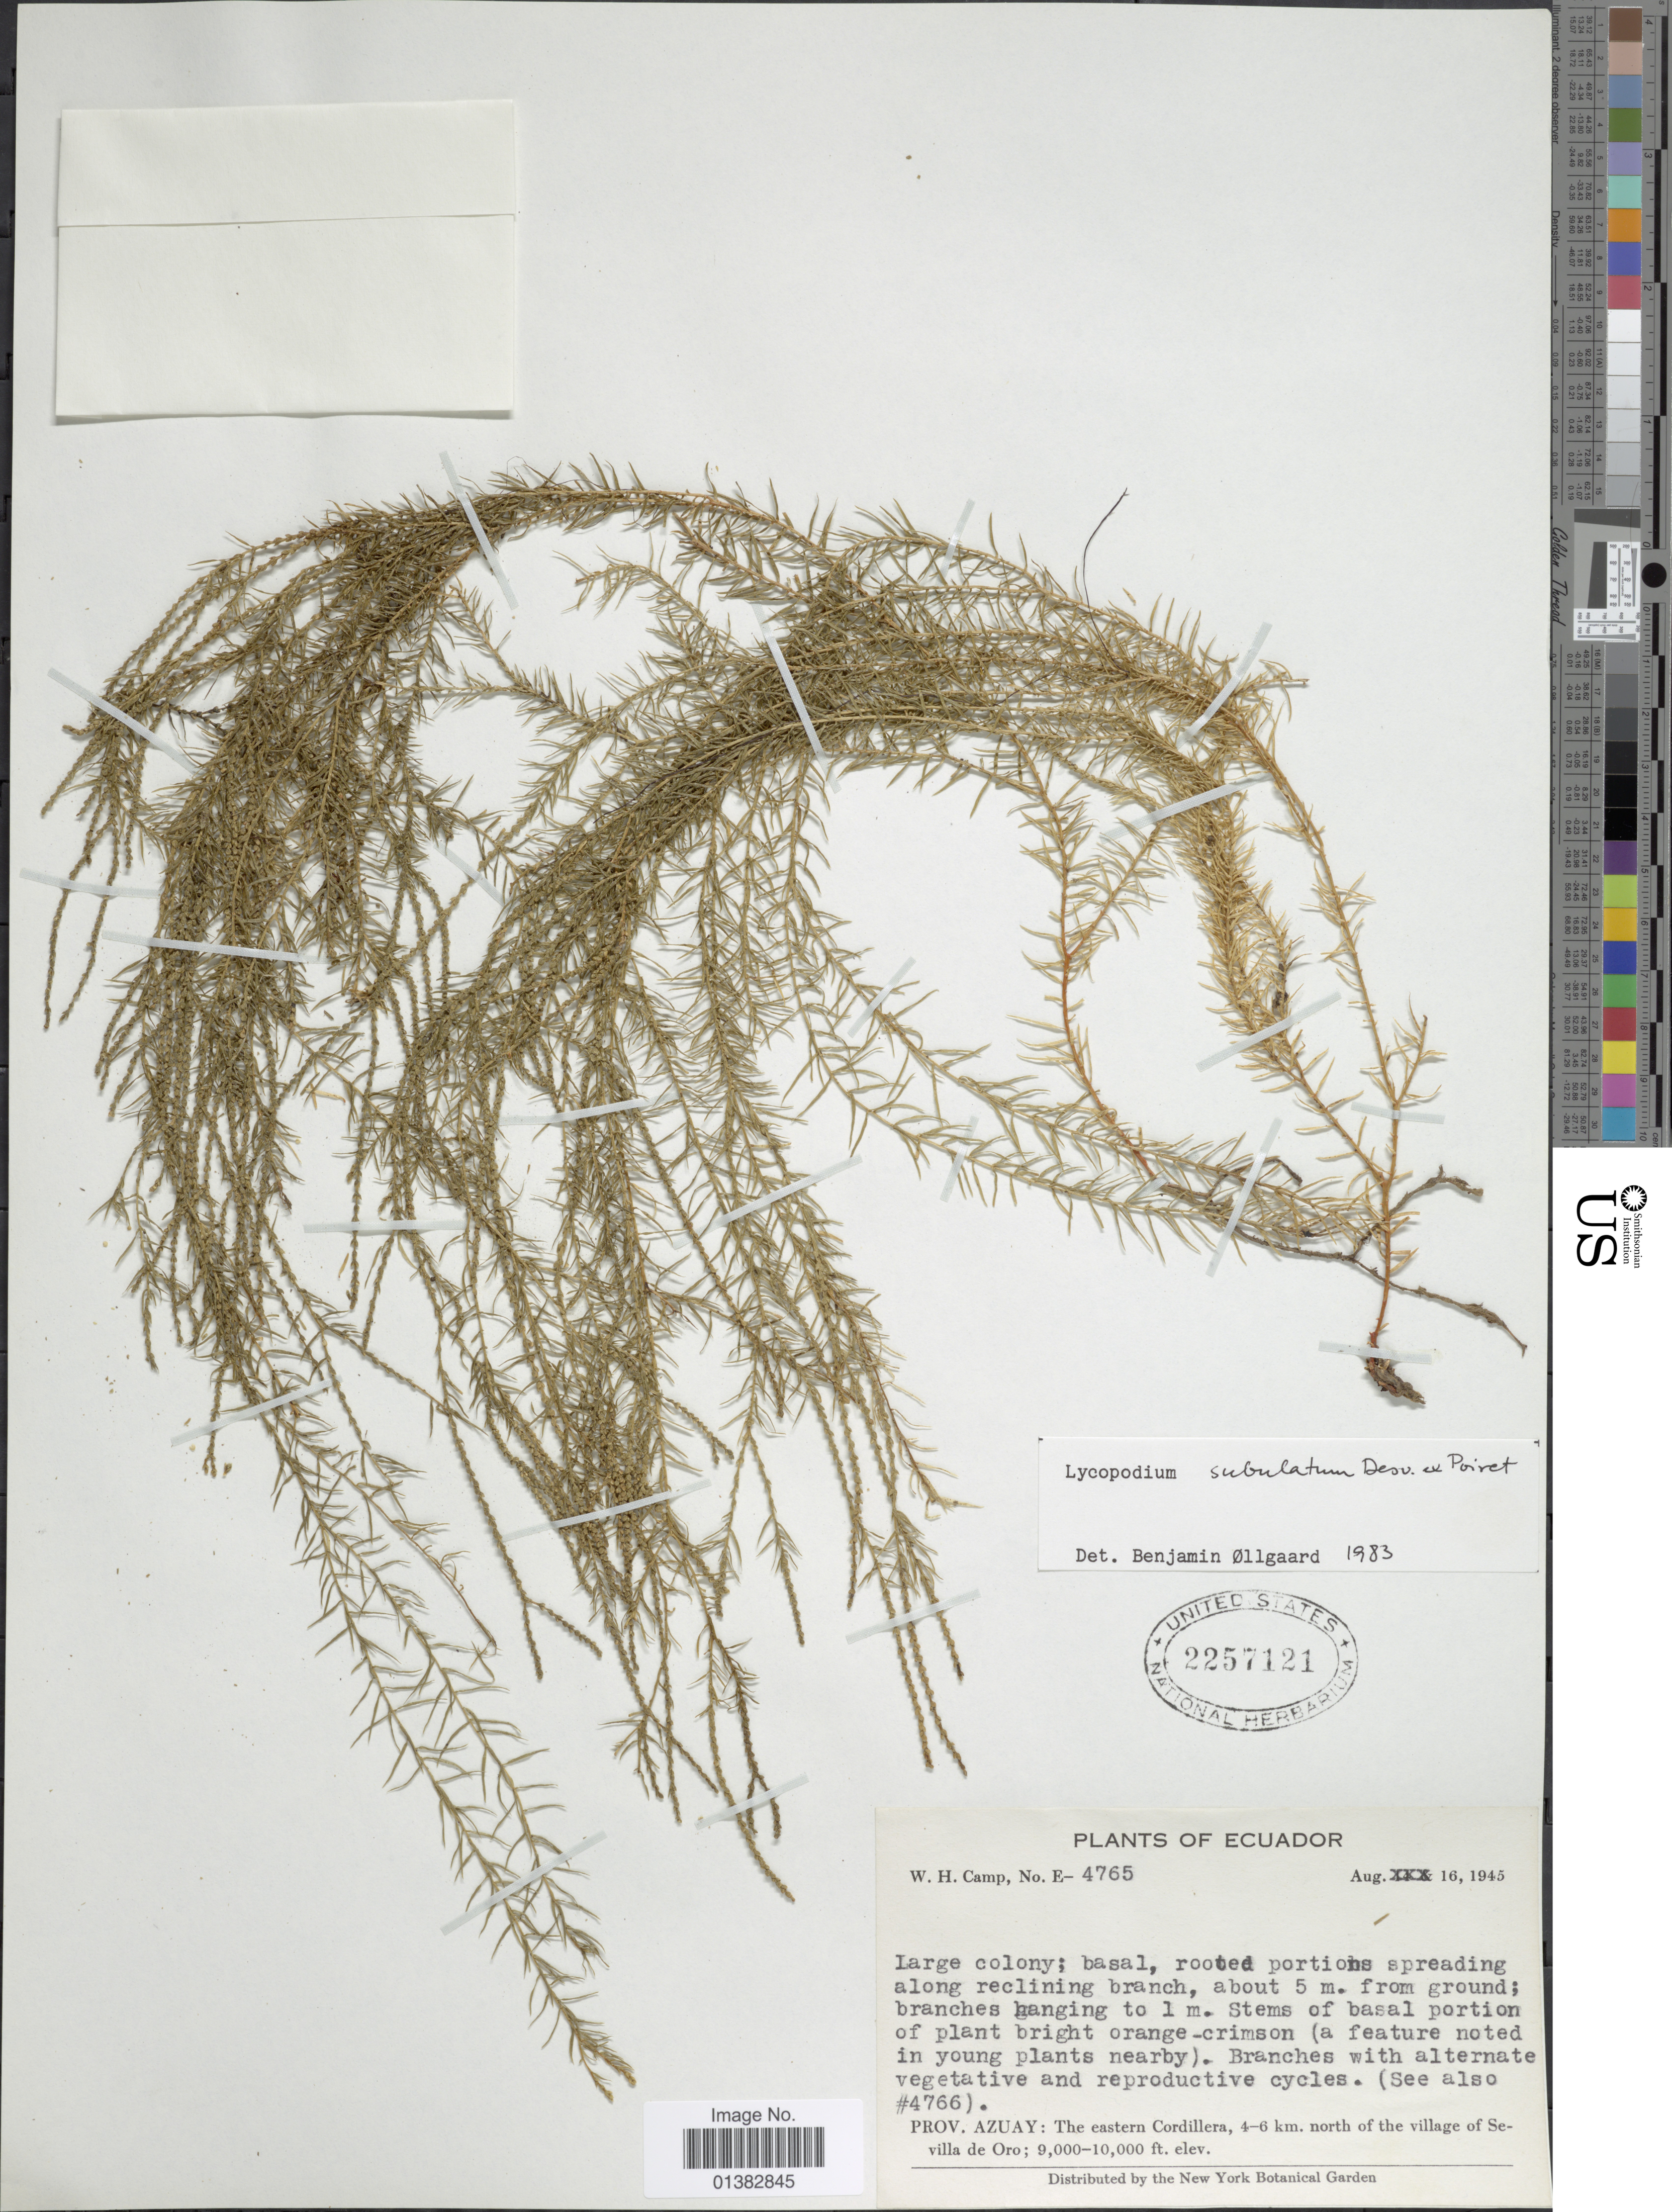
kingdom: Plantae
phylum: Tracheophyta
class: Lycopodiopsida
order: Lycopodiales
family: Lycopodiaceae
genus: Phlegmariurus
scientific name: Phlegmariurus subulatus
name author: (Desv. ex Poir.) B. Øllg.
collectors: W. H. Camp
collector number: E-4765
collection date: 1945-08-16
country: Ecuador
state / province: Azuay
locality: The eastern Cordillera, 4-6 km. north of the village of Sevilla de Oro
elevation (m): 2743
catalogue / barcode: US 2257121